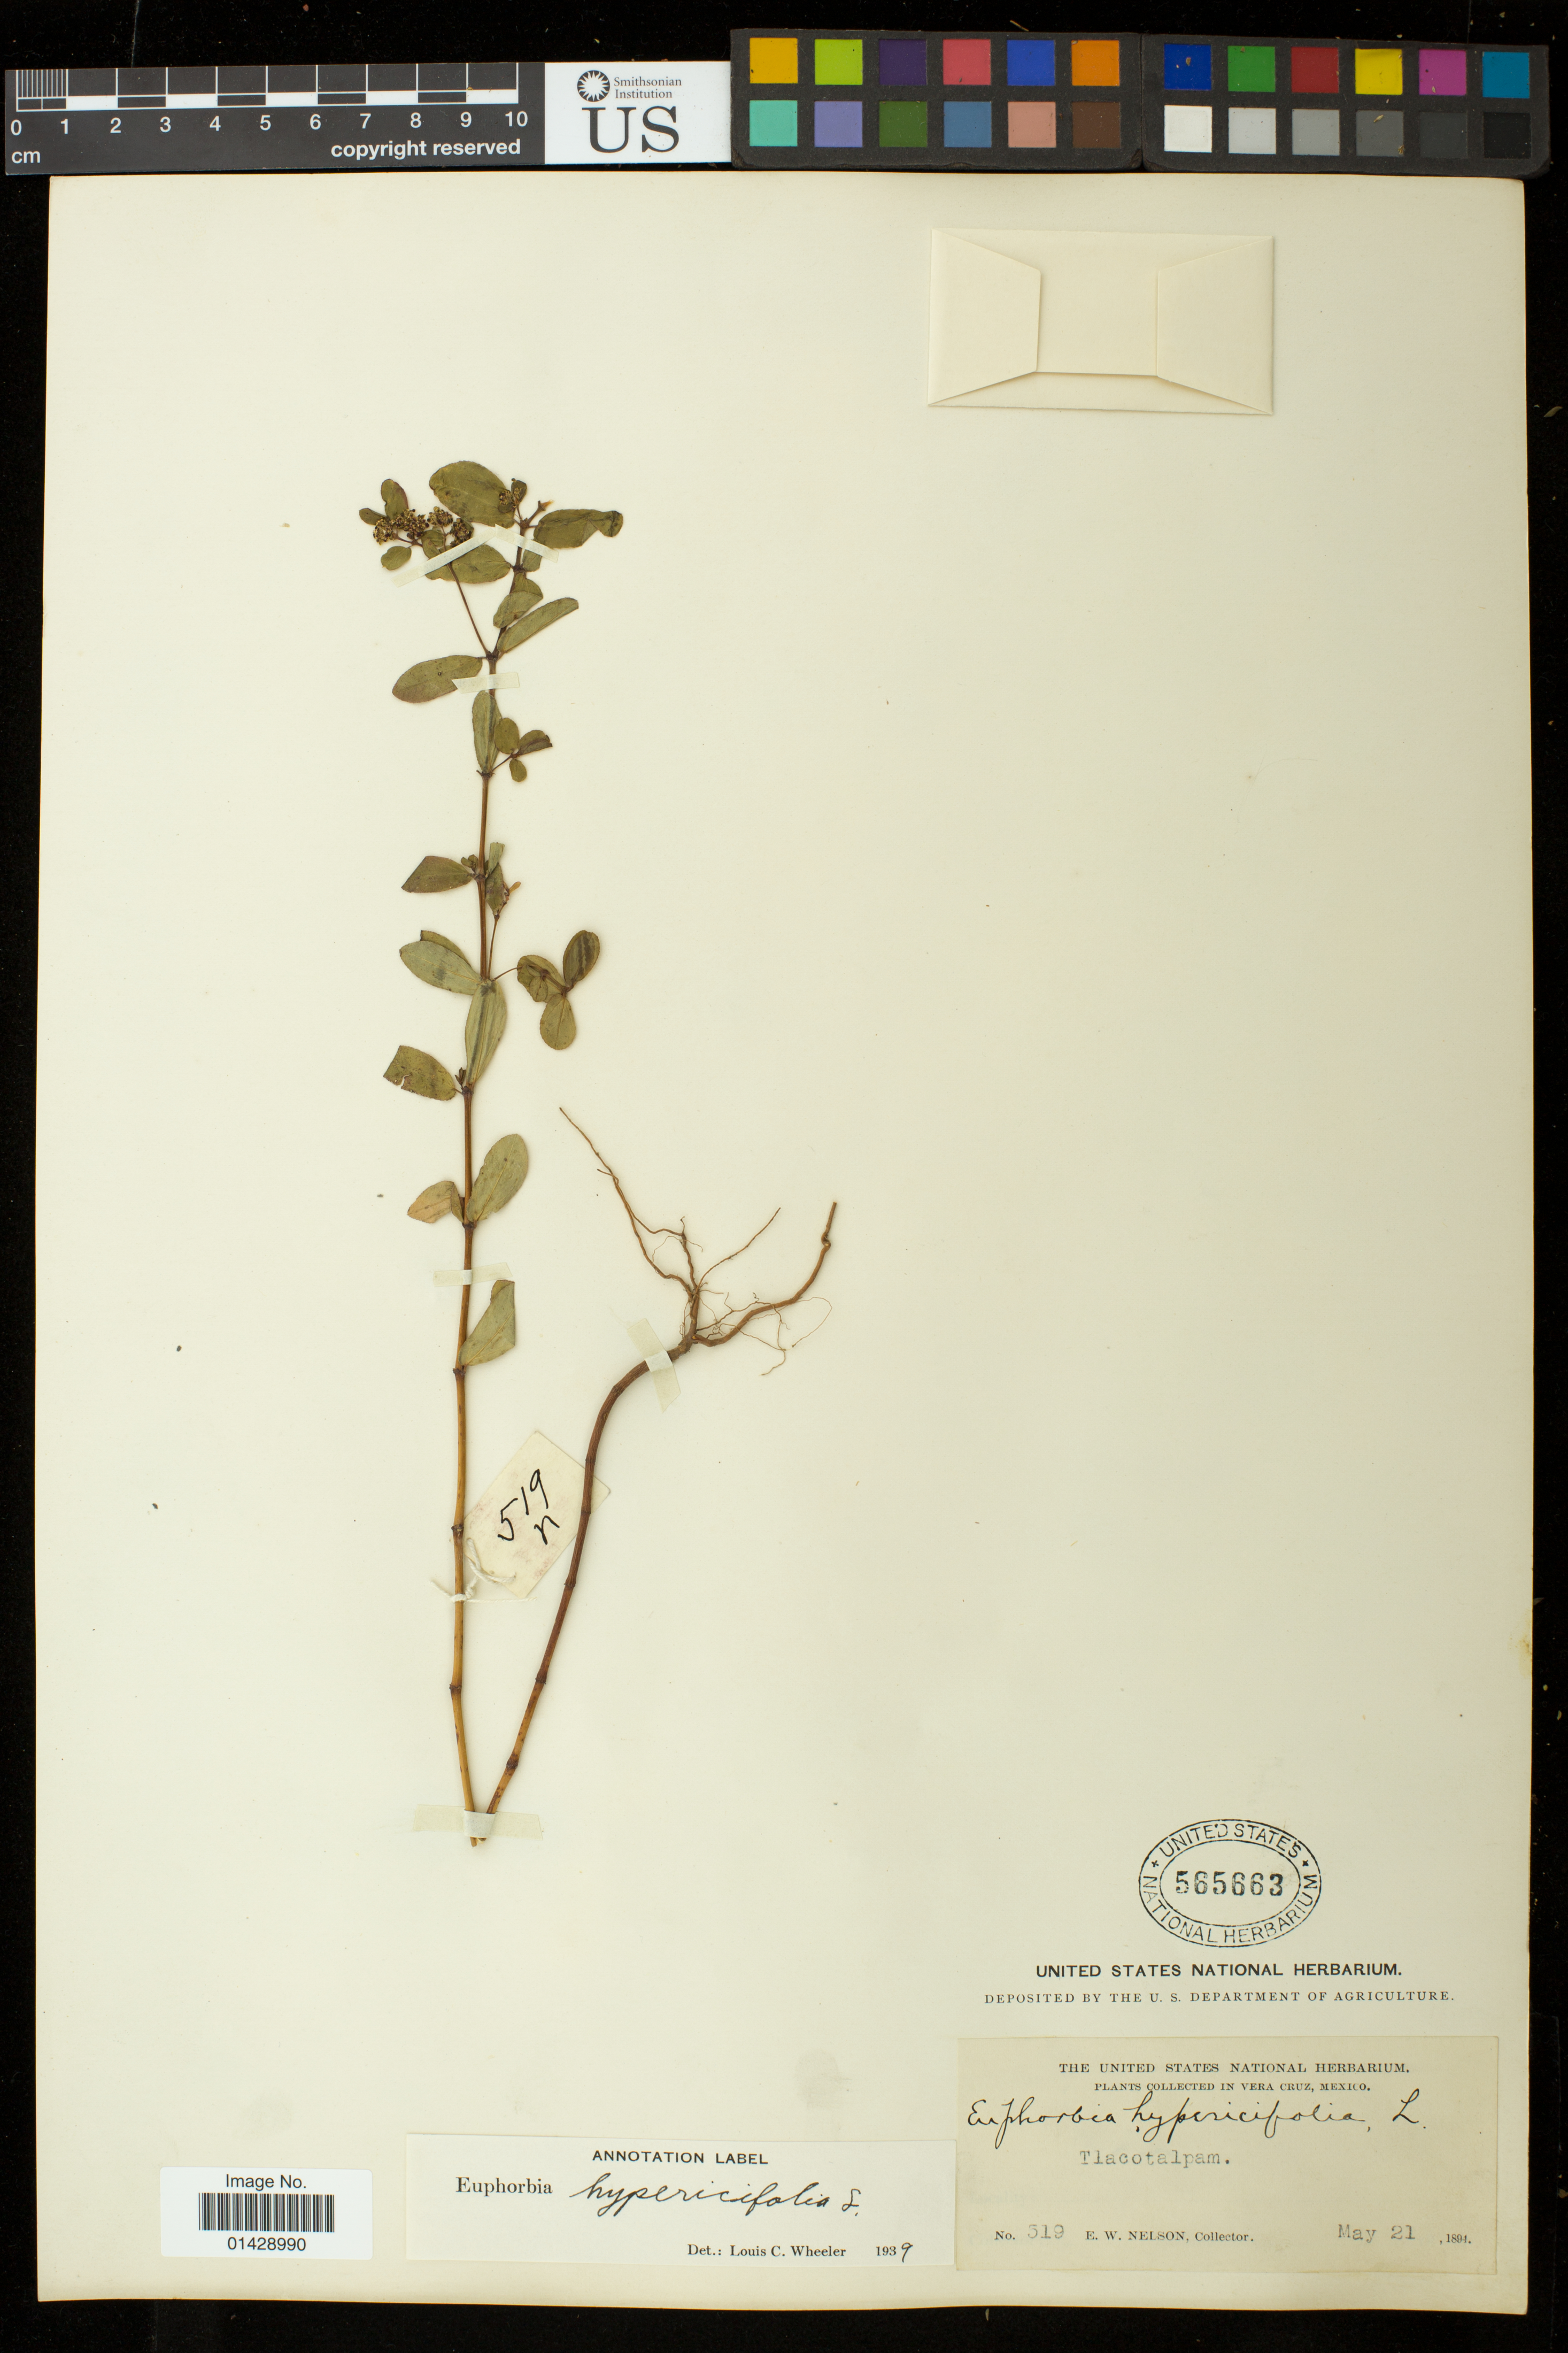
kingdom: Plantae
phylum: Tracheophyta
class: Magnoliopsida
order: Malpighiales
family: Euphorbiaceae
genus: Euphorbia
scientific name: Euphorbia hypericifolia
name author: L.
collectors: E. W. Nelson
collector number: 519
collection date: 1894-05-21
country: Mexico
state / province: Veracruz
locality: Tlacotalpam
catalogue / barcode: US 565663